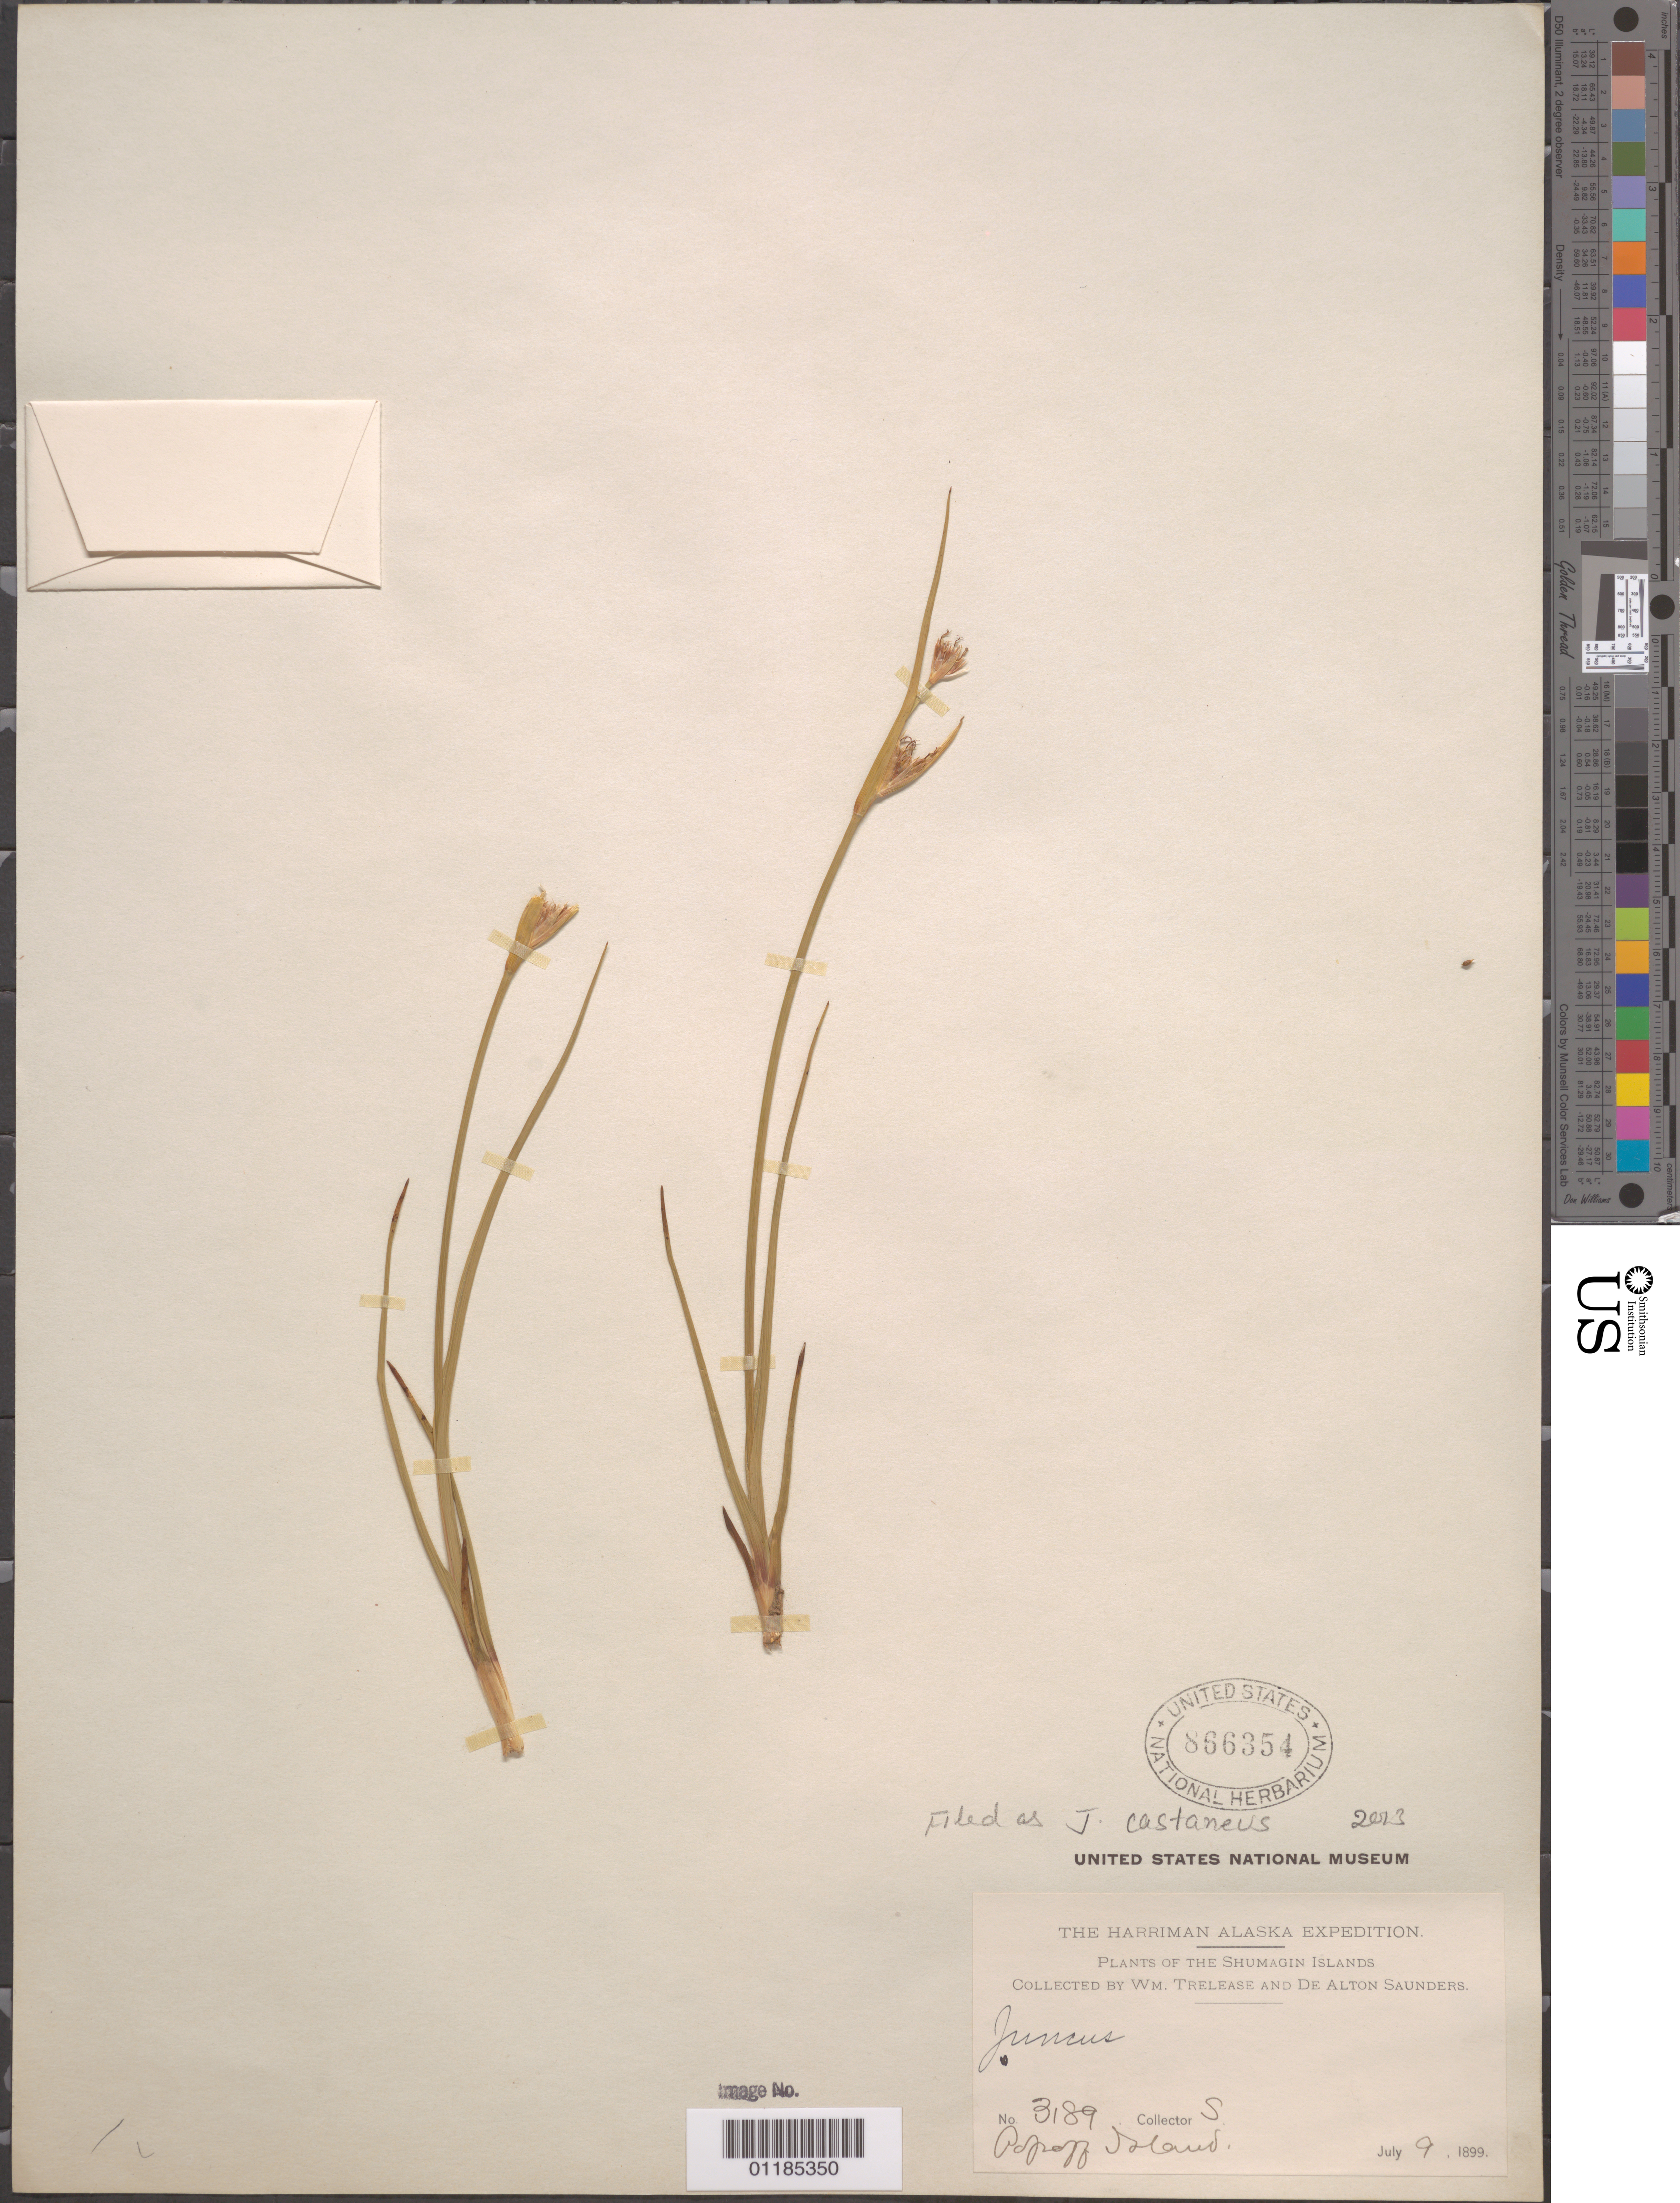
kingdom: Plantae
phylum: Tracheophyta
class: Liliopsida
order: Poales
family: Juncaceae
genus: Juncus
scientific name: Juncus castaneus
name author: Sm.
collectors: W. Trelease & D. Saunders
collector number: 3189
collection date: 1899-07-09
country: United States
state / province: Alaska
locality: Popoff Island.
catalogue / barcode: US 866354